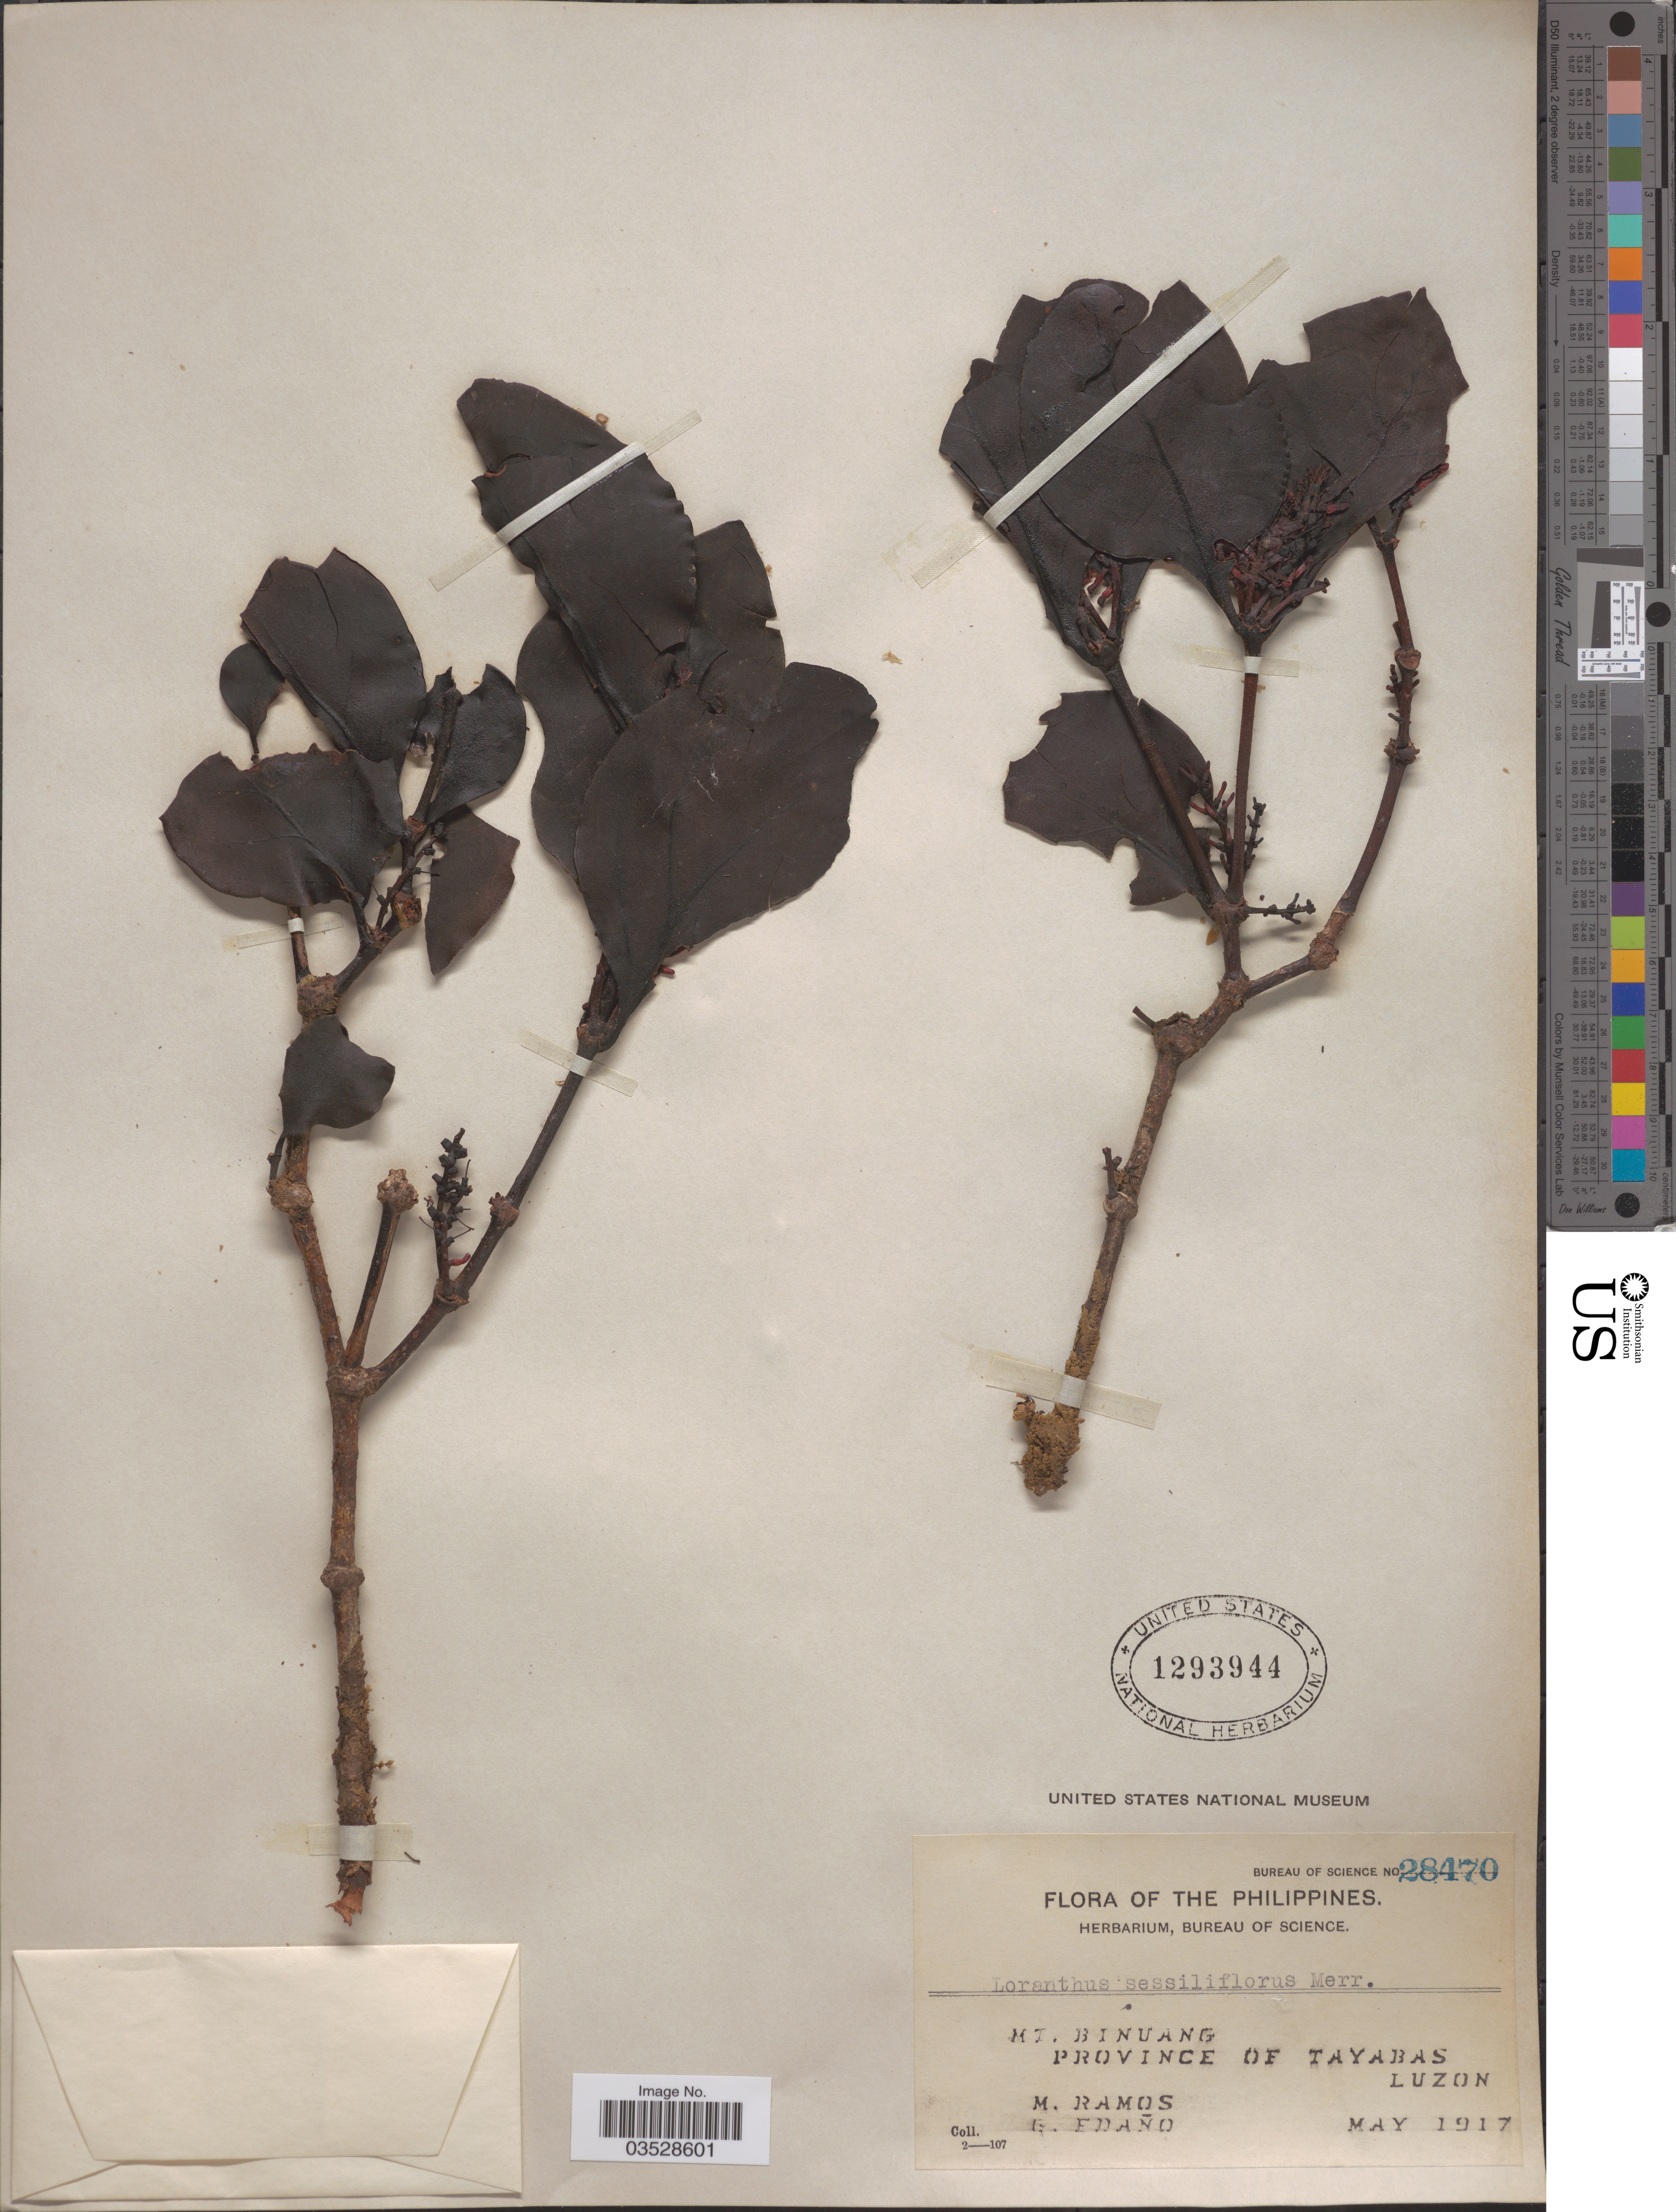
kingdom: Plantae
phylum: Tracheophyta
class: Magnoliopsida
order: Santalales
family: Loranthaceae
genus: Loranthus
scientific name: Loranthus sessiliflorus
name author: Merr.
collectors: M. Ramos & G. Edaño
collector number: Bureau of Science 28470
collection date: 1917-05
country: Philippines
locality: Mt. Binuang. Province of Tayabas. Luzon.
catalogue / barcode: US 1293944